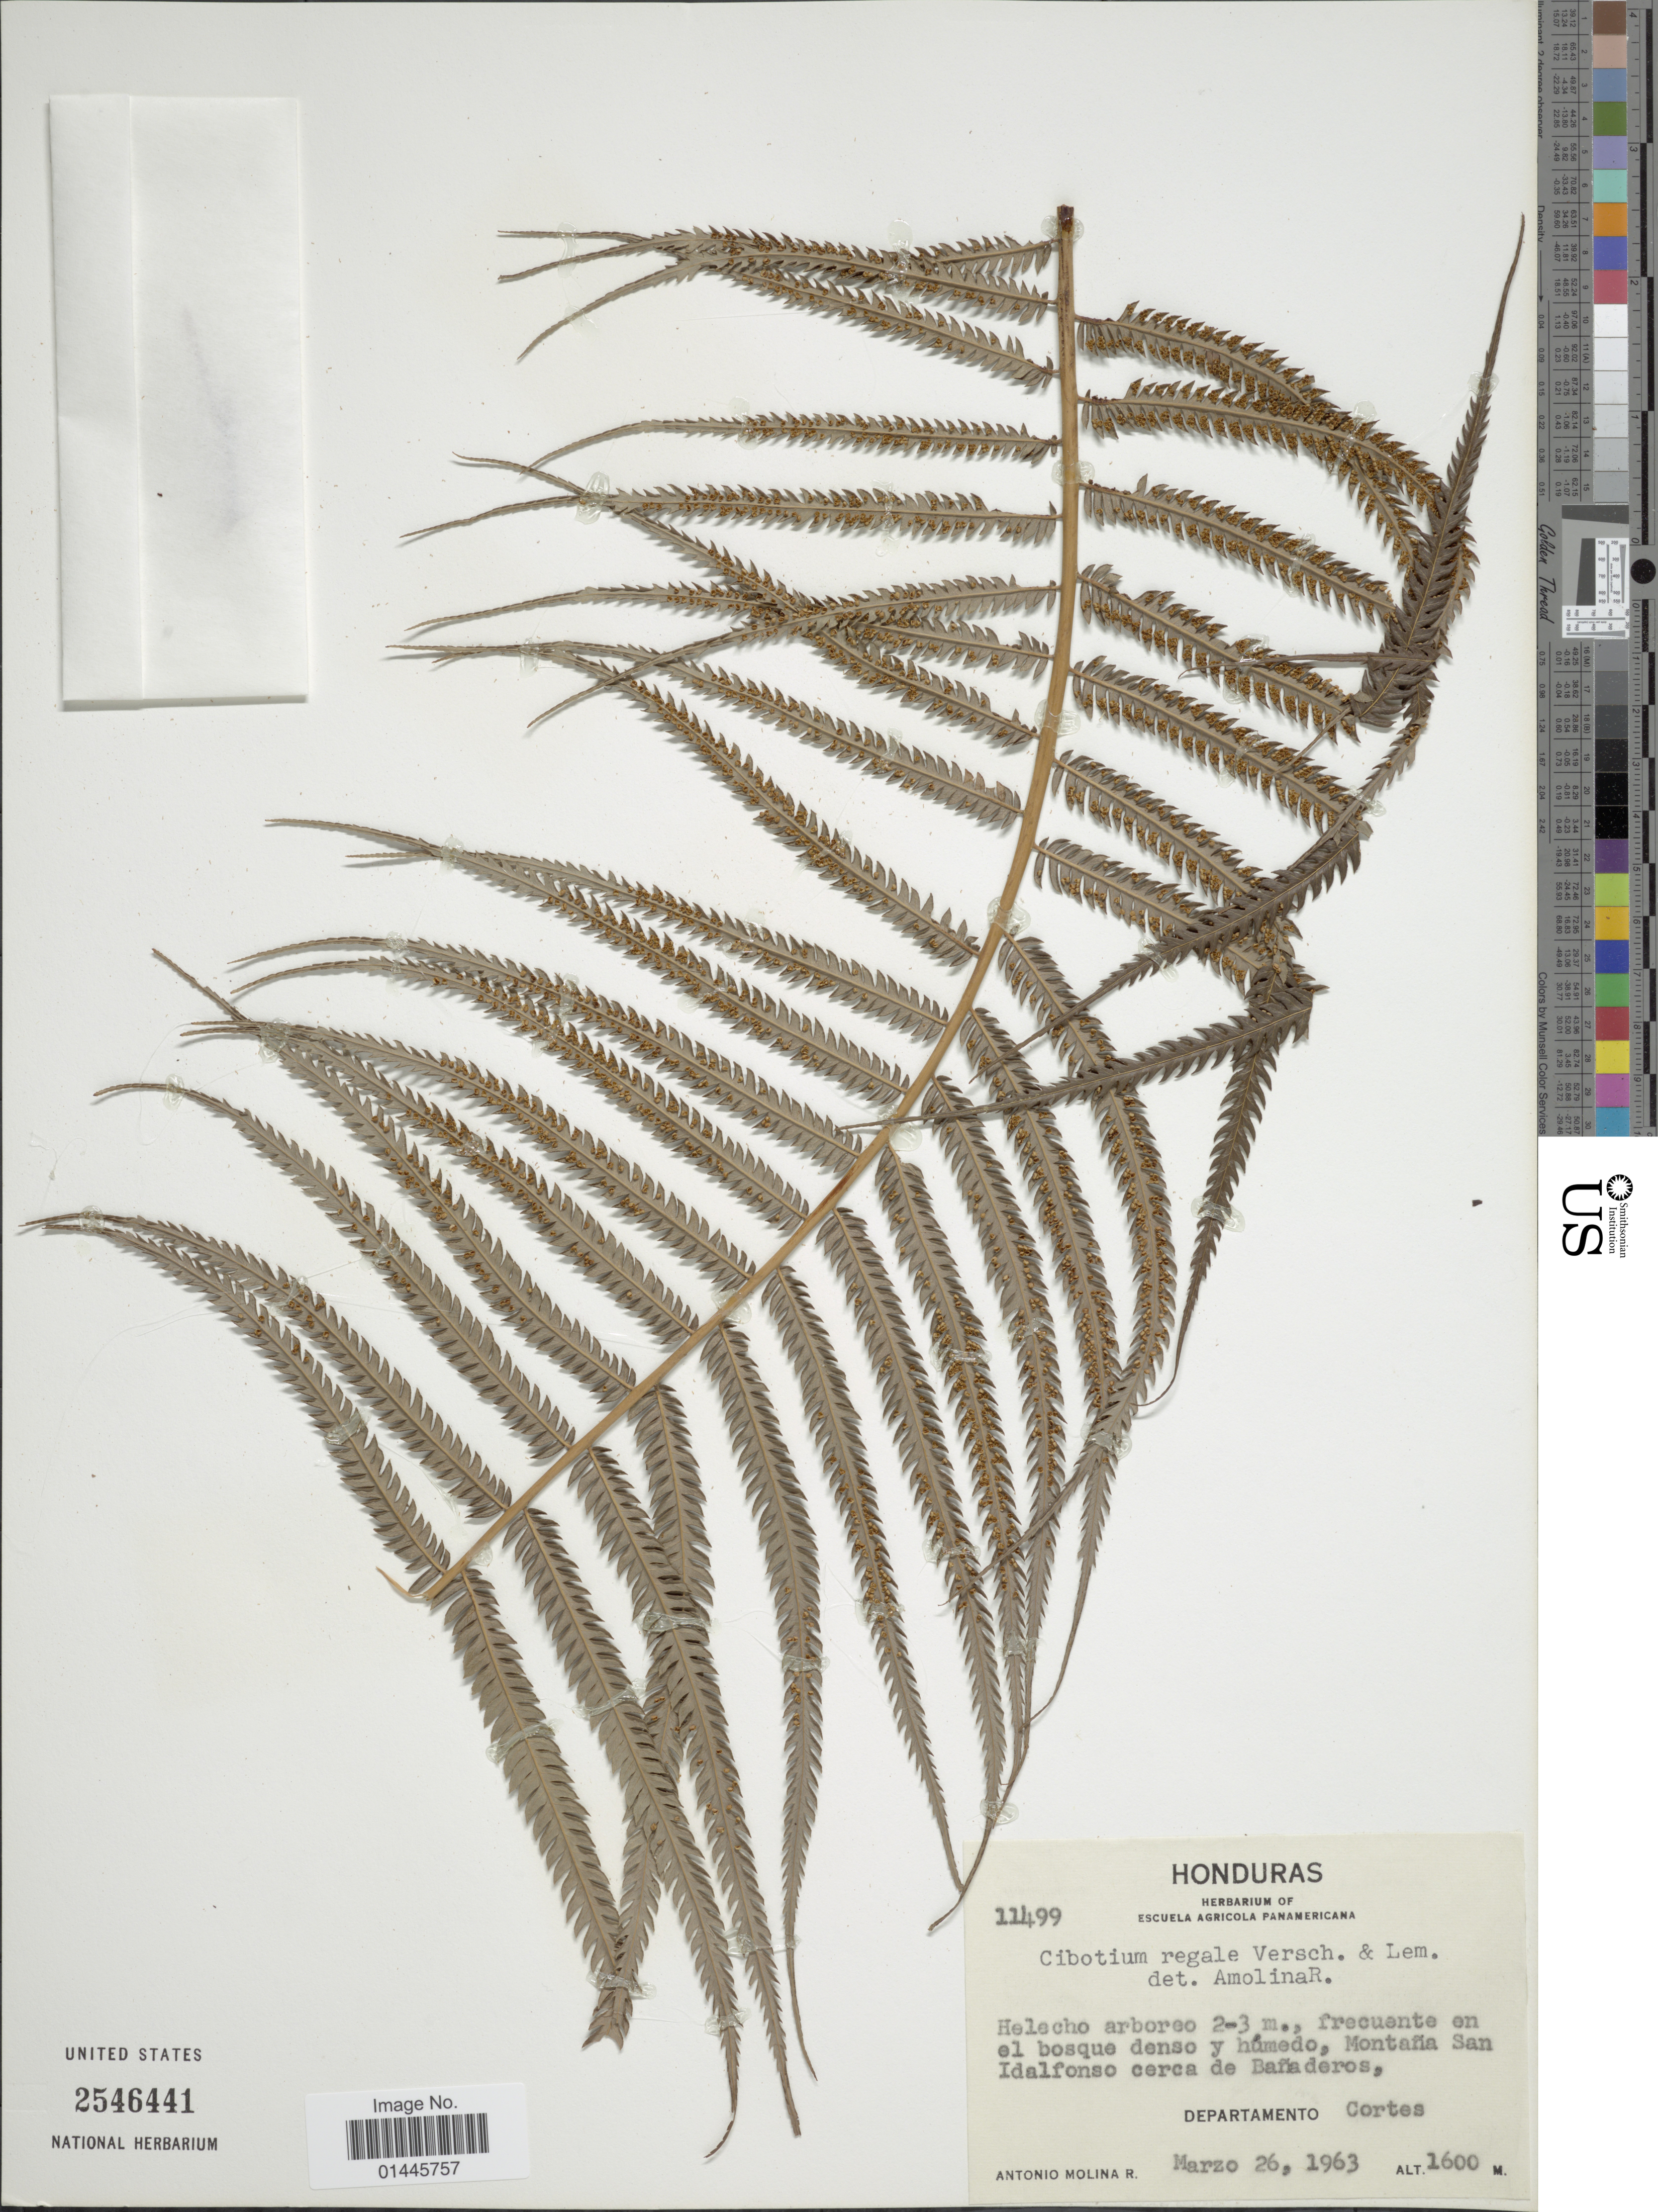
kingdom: Plantae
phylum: Tracheophyta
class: Polypodiopsida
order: Cyatheales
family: Cibotiaceae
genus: Cibotium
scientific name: Cibotium regale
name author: Verschaff. & Lem.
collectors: A. Molina R.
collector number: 11499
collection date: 1963-03-26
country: Honduras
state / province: Cortés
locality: Montana San Idalfonso cerca de Banaderos.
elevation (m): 1600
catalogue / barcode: US 2546441